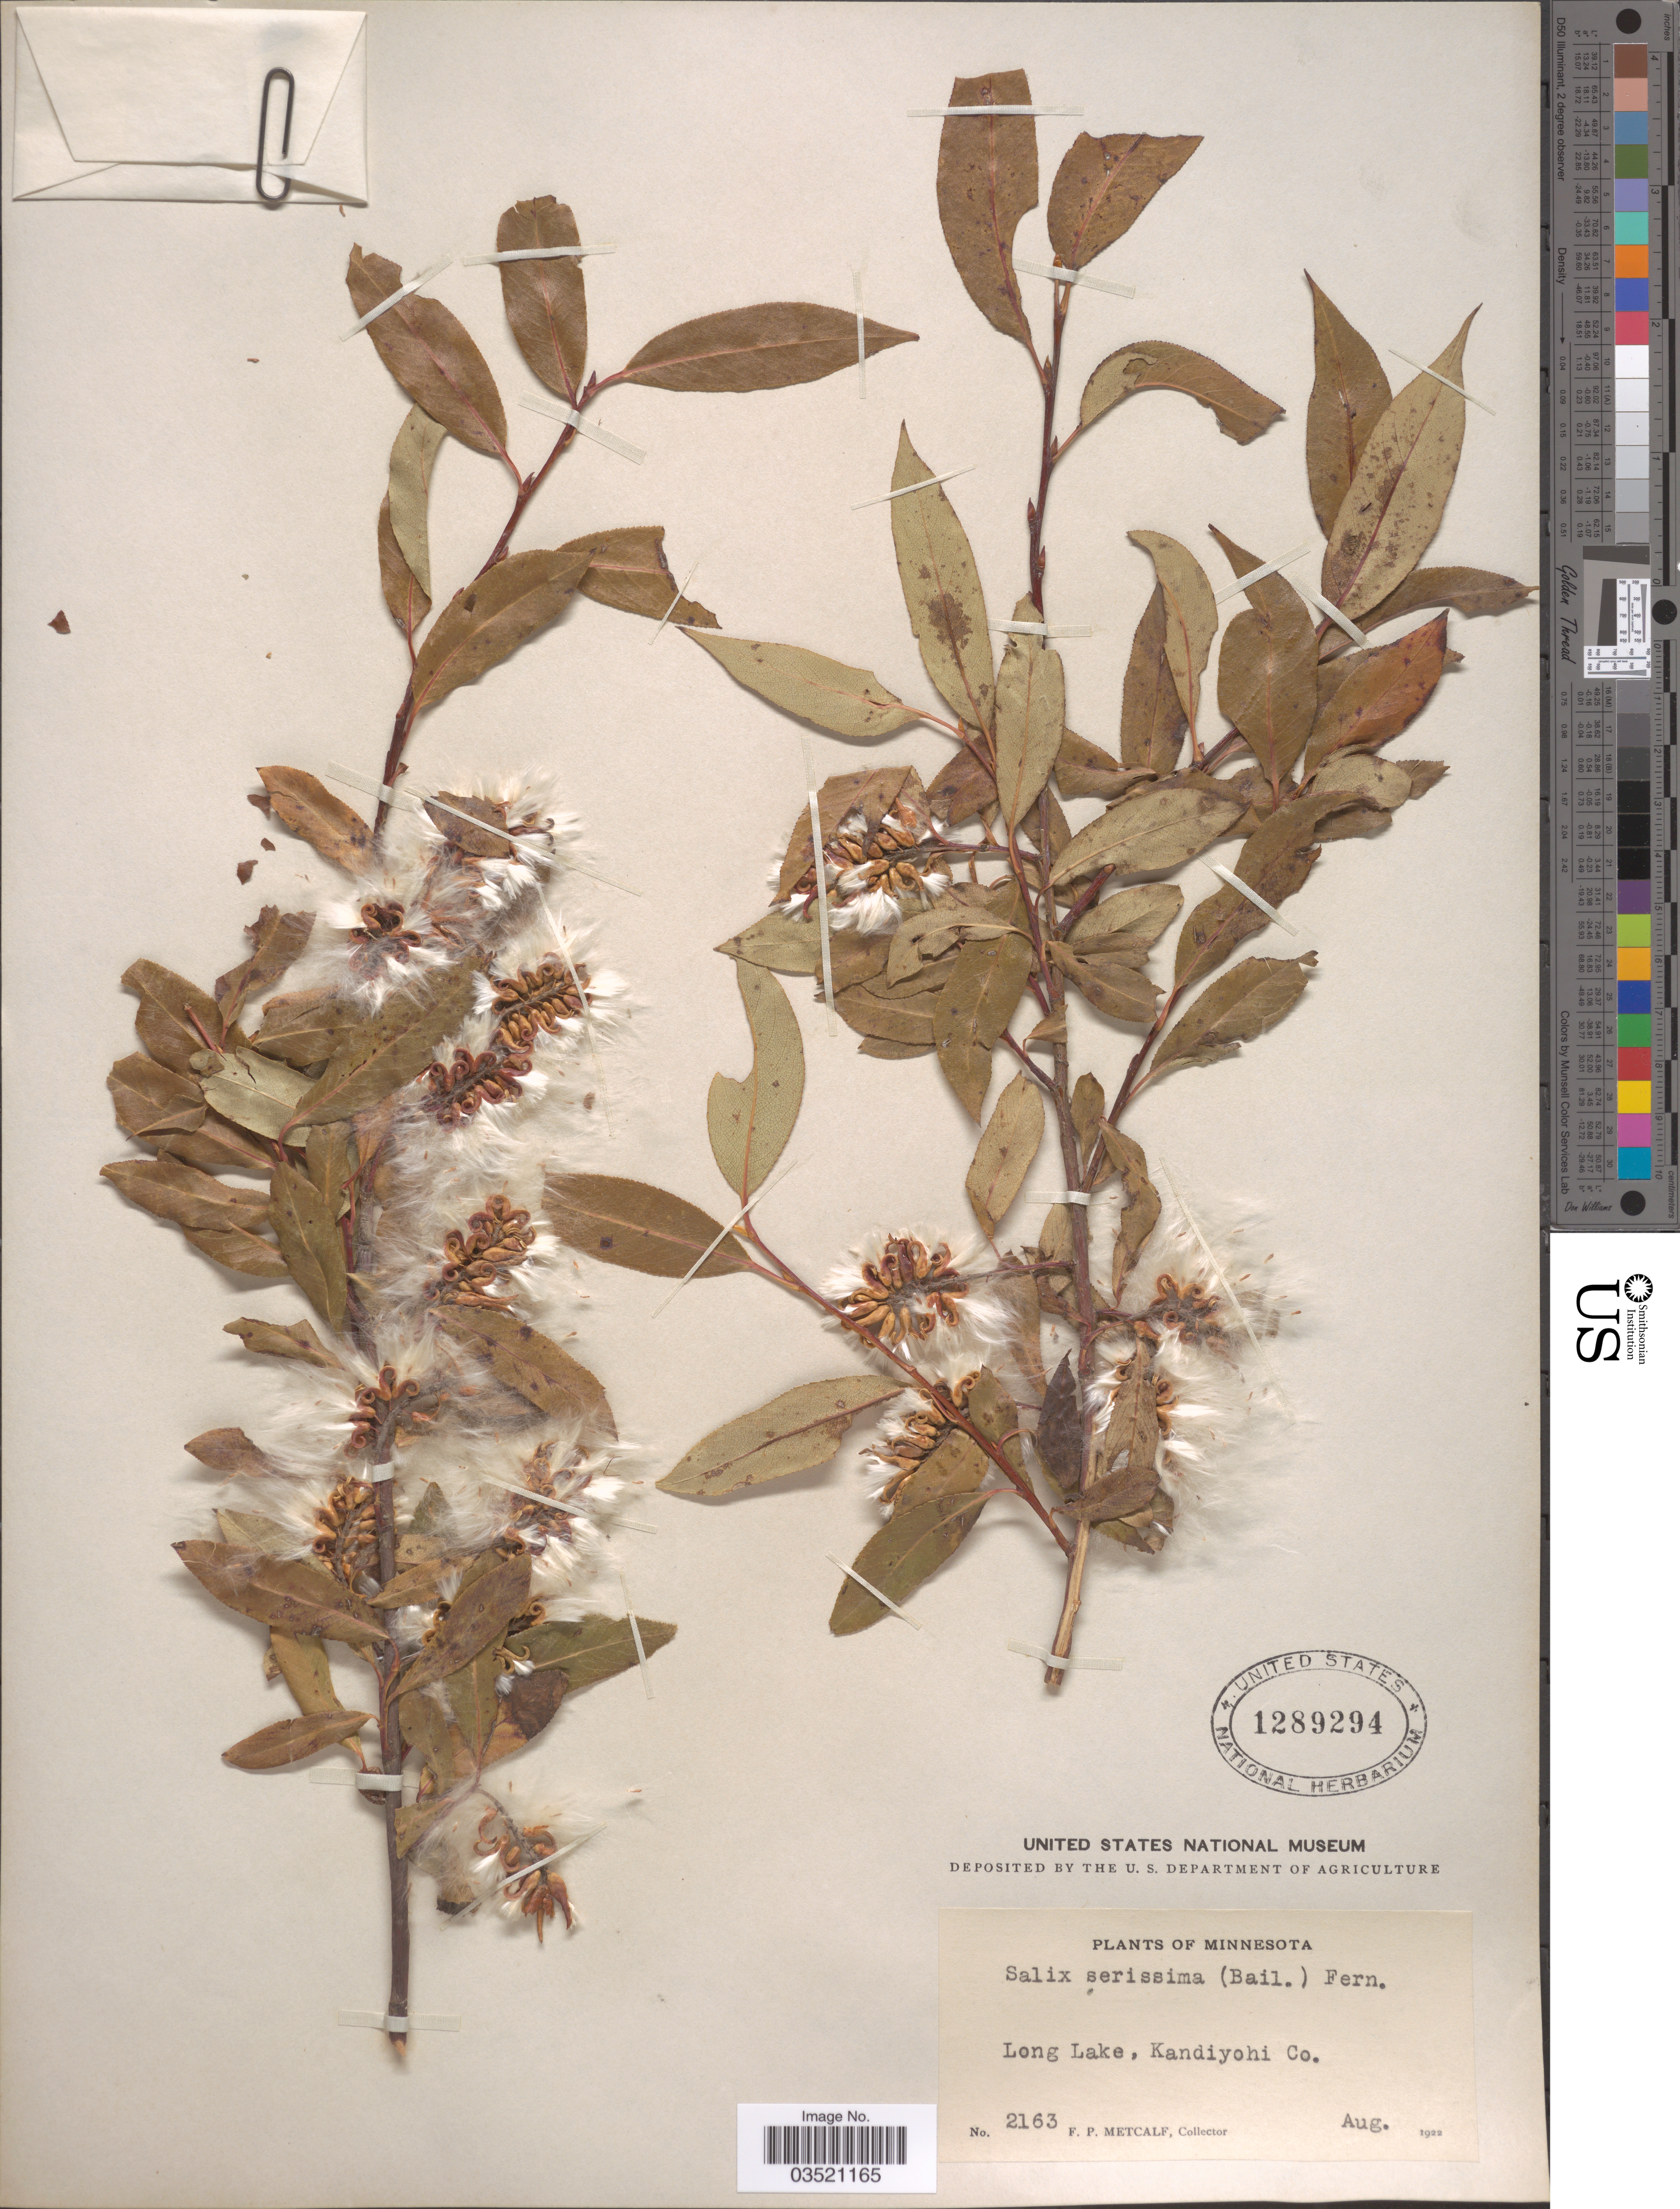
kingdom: Plantae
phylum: Tracheophyta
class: Magnoliopsida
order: Malpighiales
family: Salicaceae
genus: Salix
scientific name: Salix serissima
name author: (L.H. Bailey) Fernald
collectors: F. Metcalf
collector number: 2163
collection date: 1922-08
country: United States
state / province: Minnesota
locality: Long Lake, Kandiyohi Co.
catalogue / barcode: US 1289294